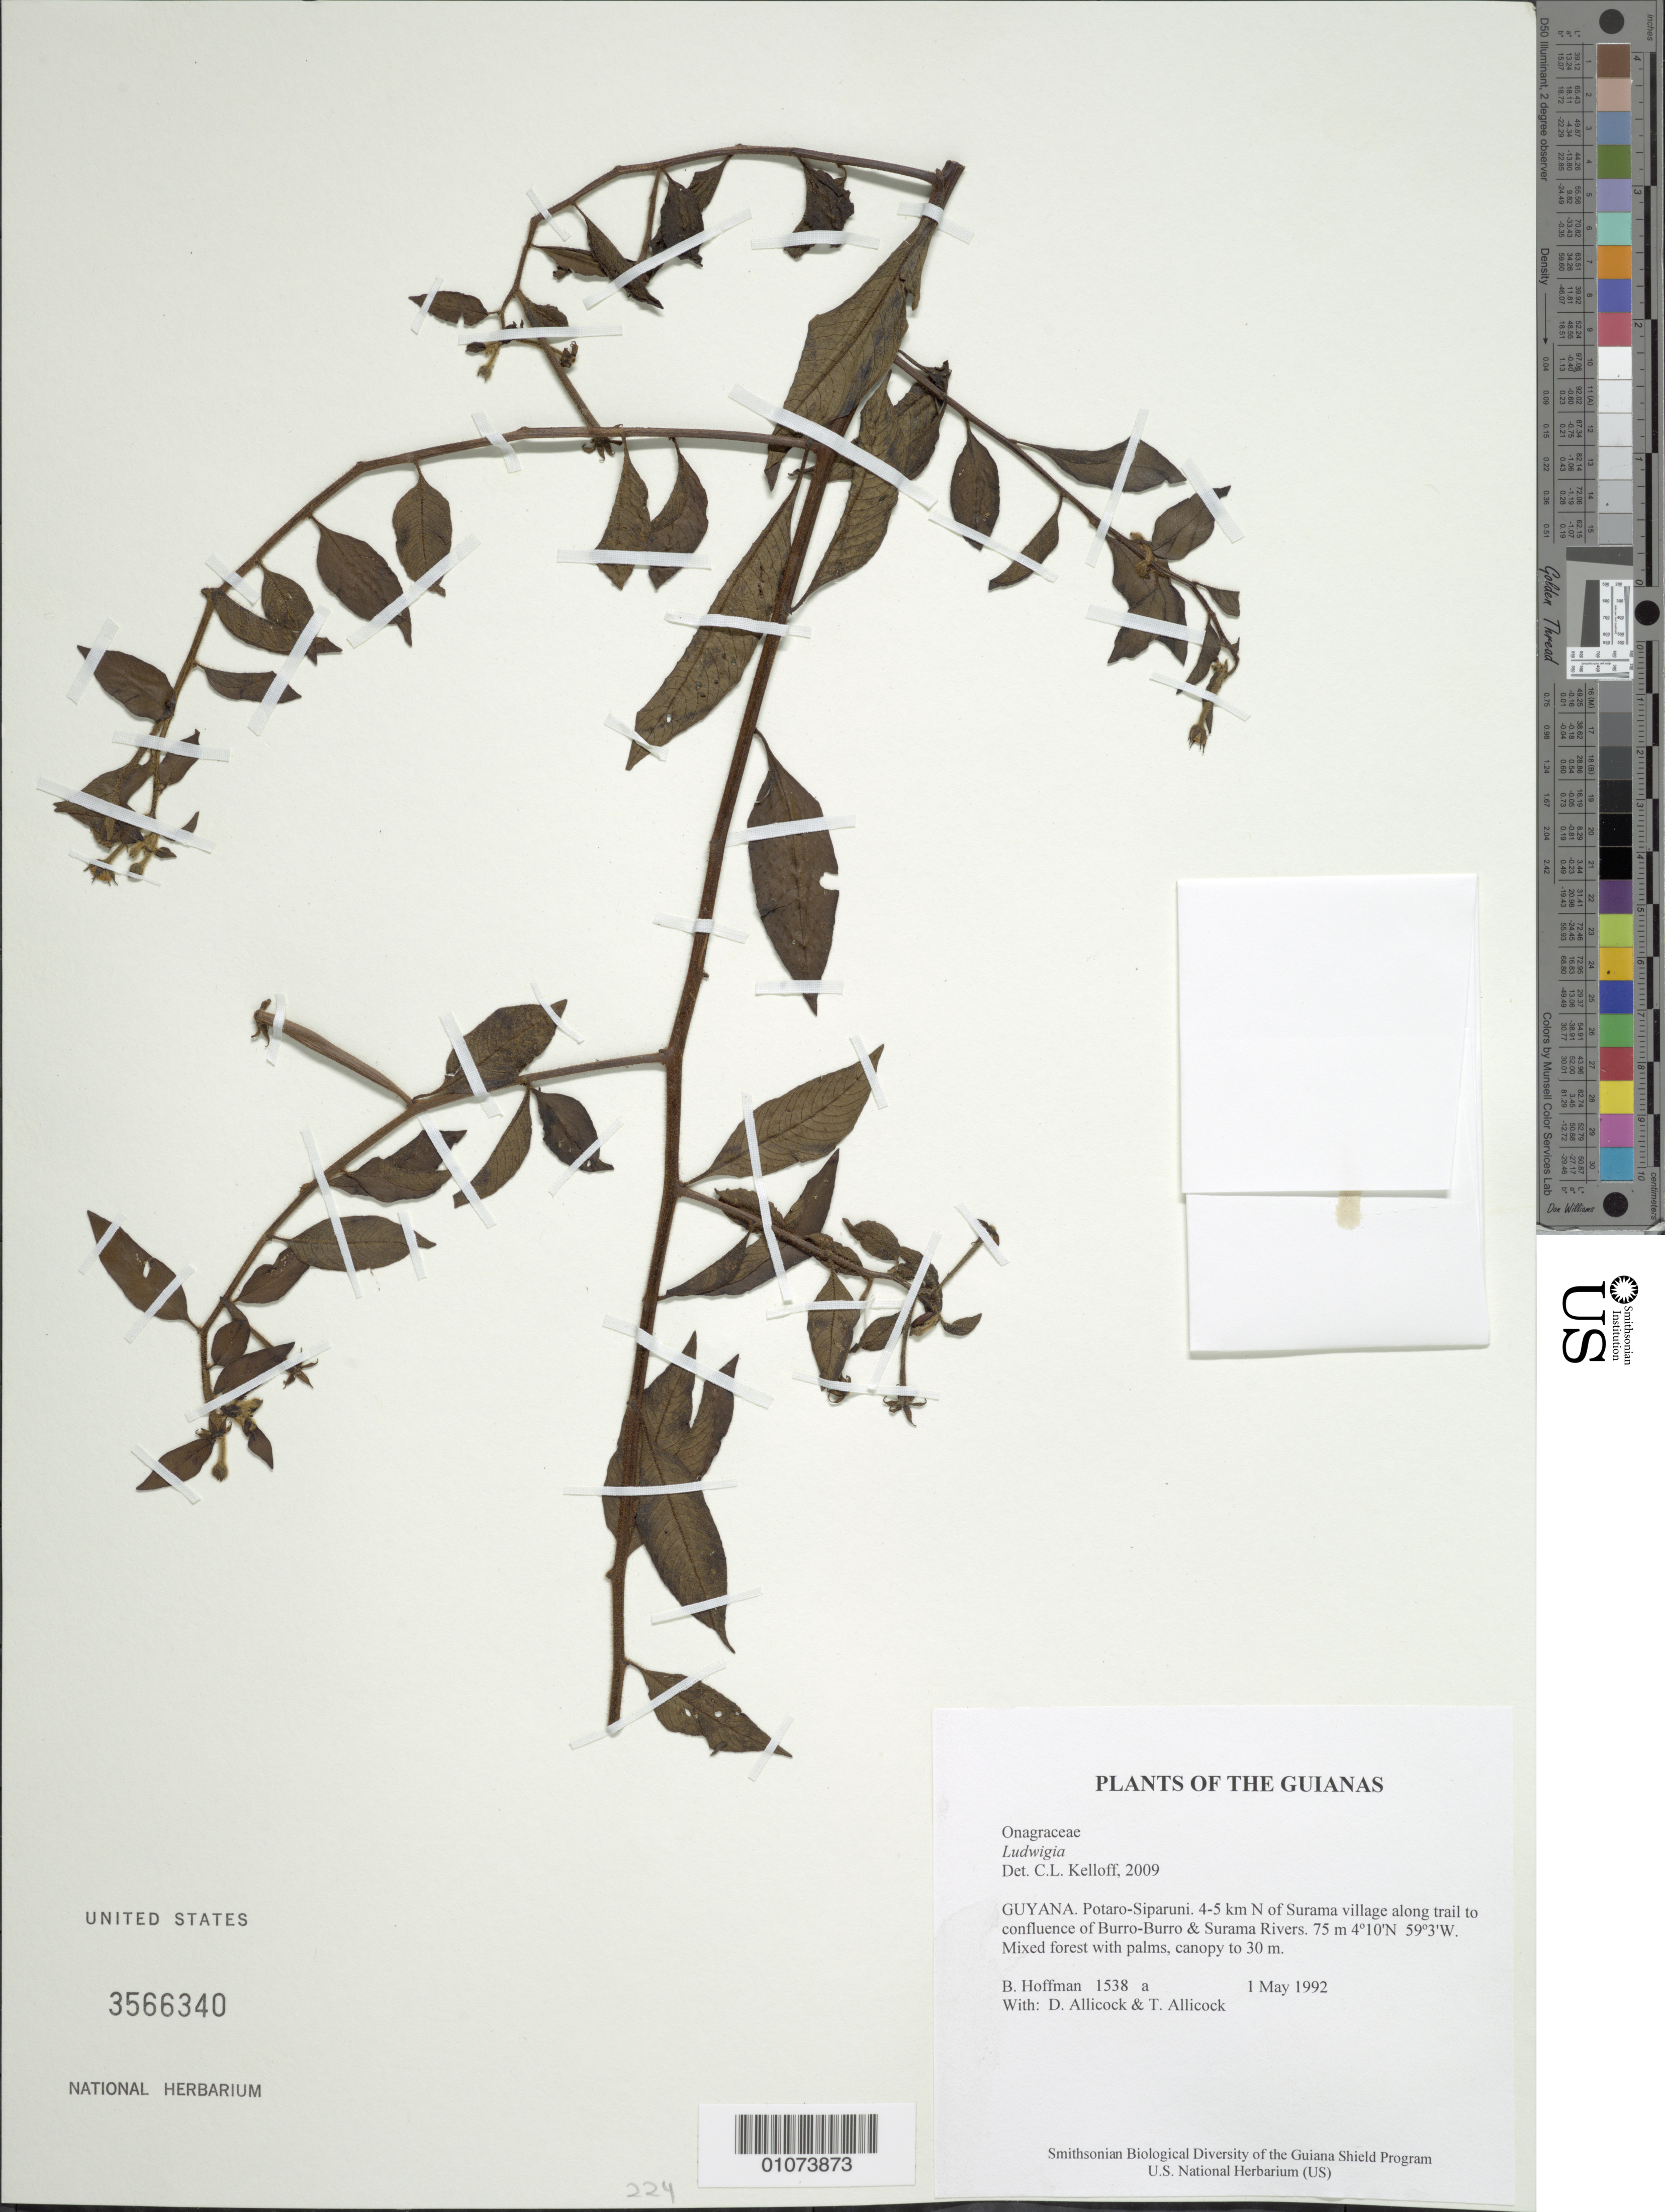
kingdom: Plantae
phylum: Tracheophyta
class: Magnoliopsida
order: Myrtales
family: Onagraceae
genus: Ludwigia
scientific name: Ludwigia sp.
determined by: Kelloff, Carol L., (US), Smithsonian Institution - National Museum of Natural History (UNITED STATES)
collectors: B. Hoffman, D. Allicock & T. Allicock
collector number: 1538 a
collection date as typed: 1 May 1992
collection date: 1992-05-01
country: Guyana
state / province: Potaro-Siparuni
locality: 4-5 km N of Surama village along trail to confluence of Burro-Burro & Surama Rivers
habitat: Mixed forest with palms, canopy to 30 m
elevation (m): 75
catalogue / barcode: US 3566340